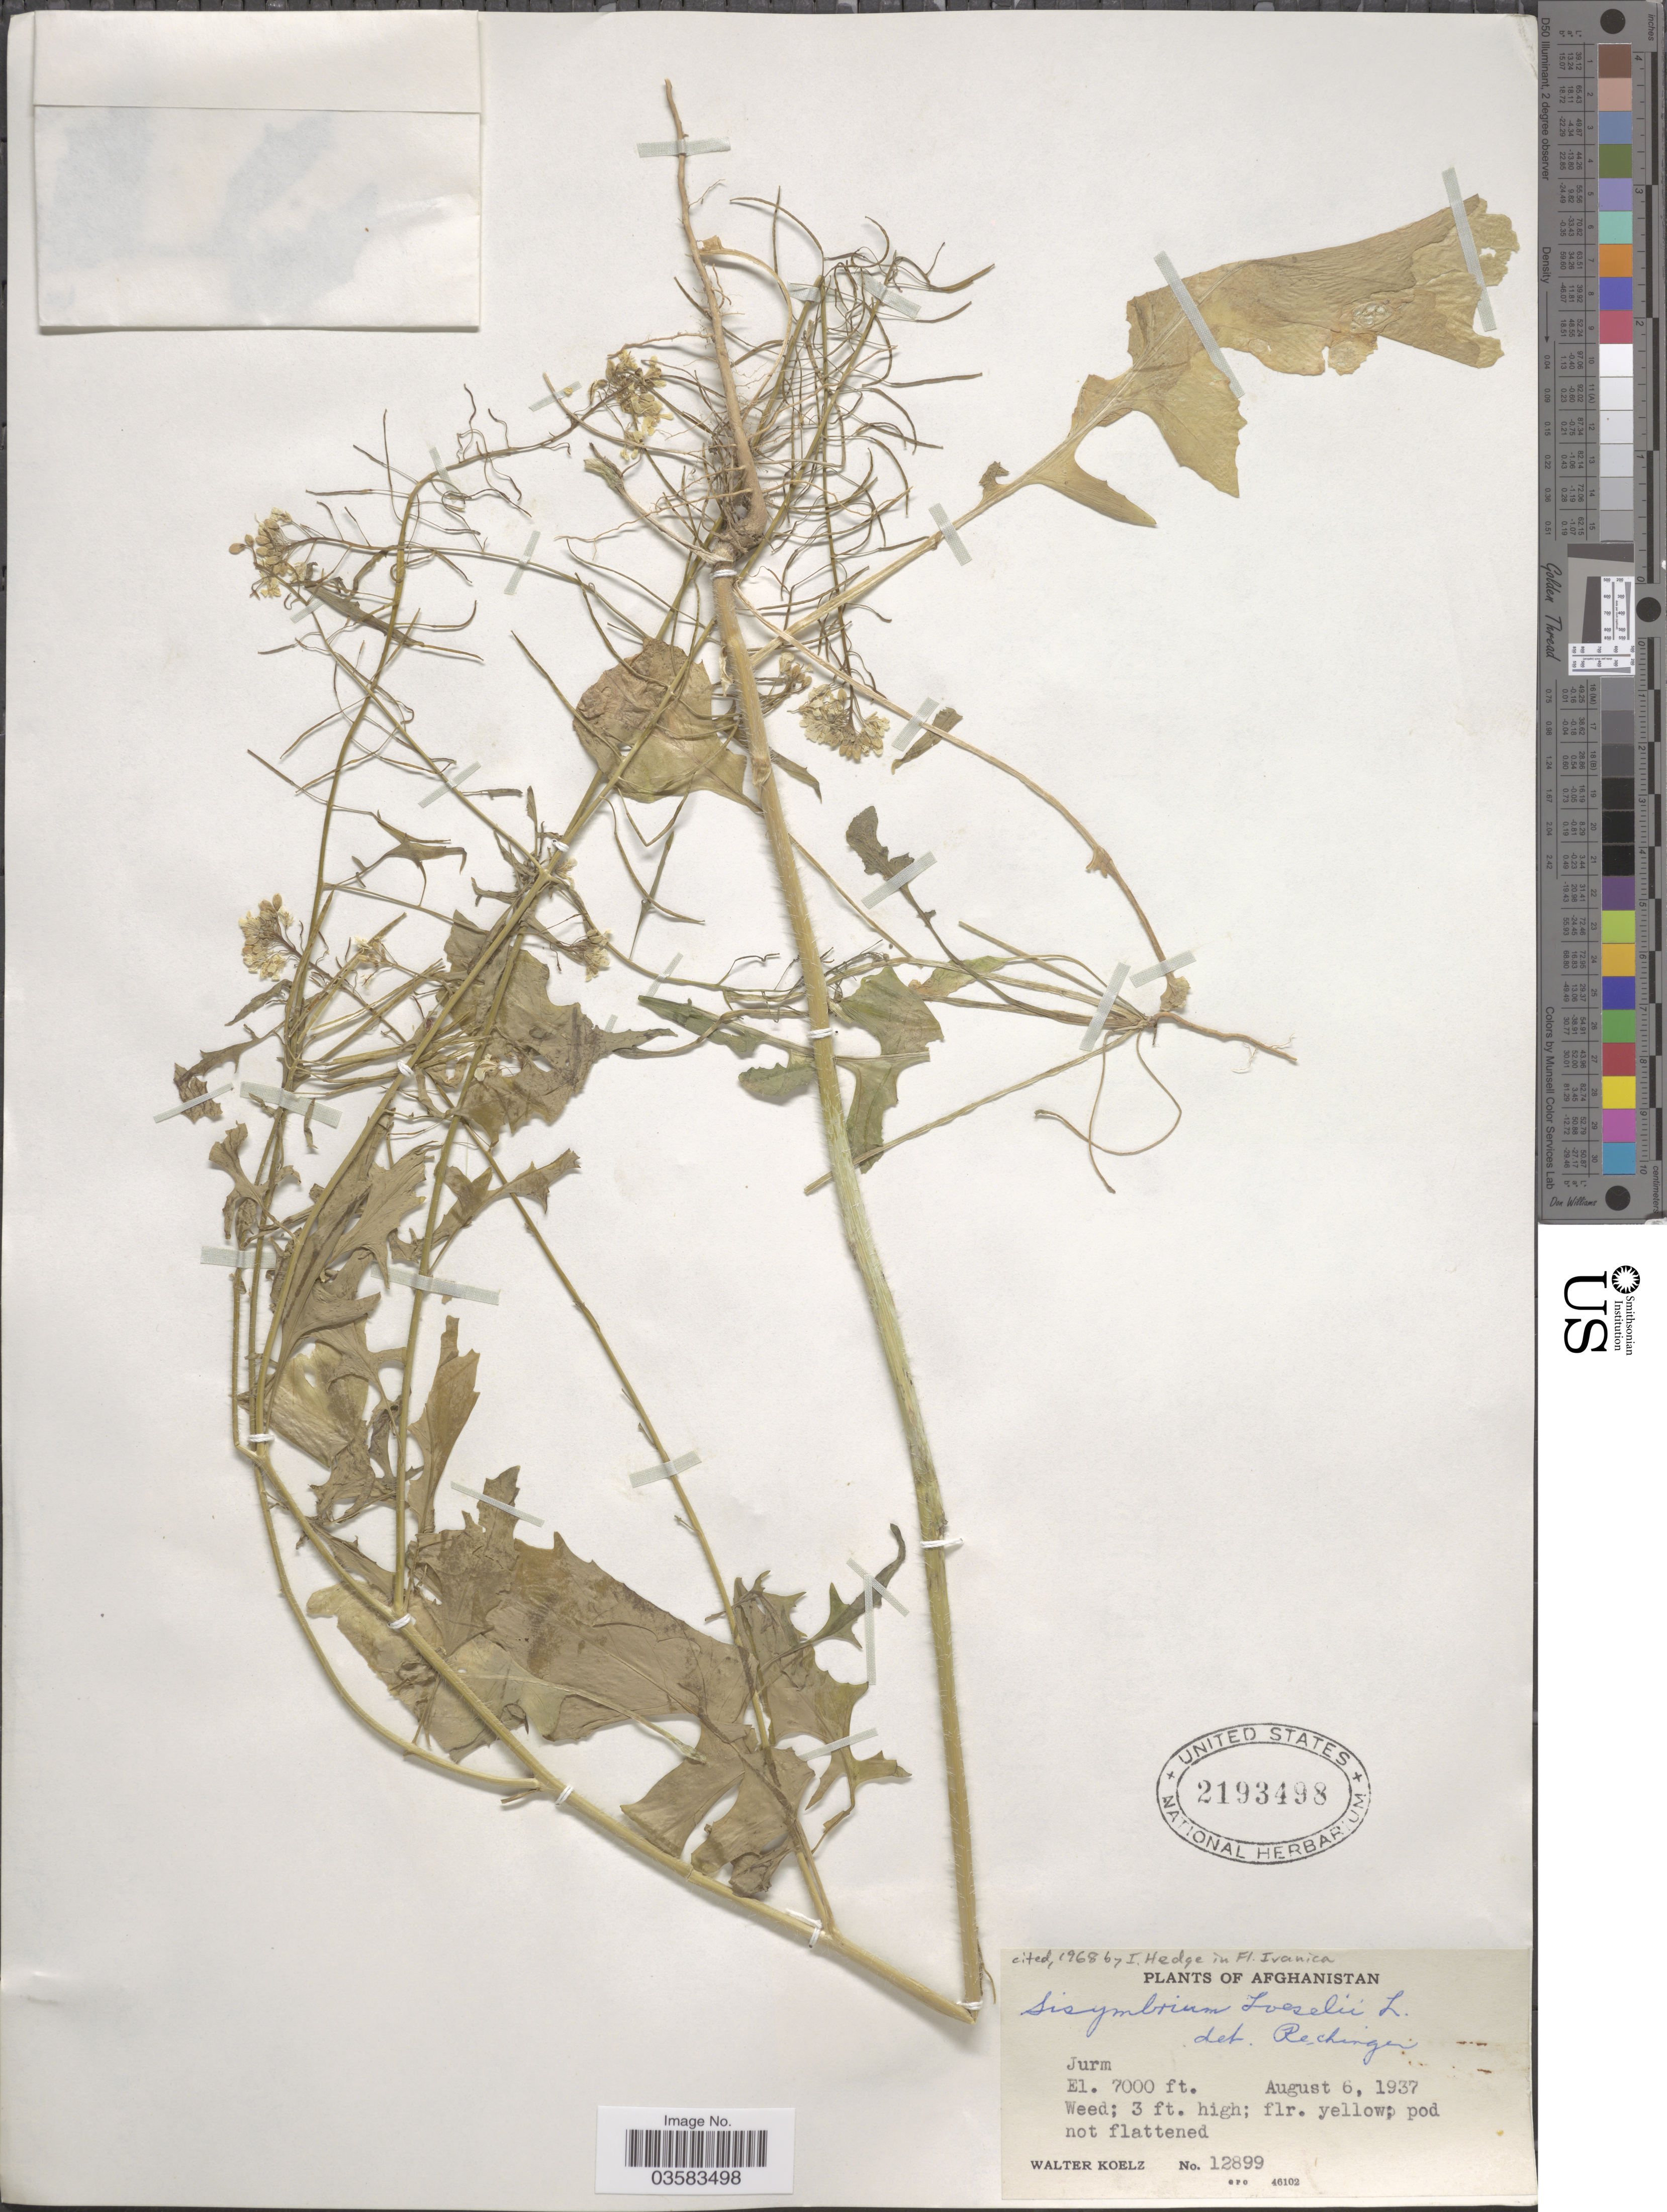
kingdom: Plantae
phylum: Tracheophyta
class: Magnoliopsida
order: Brassicales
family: Brassicaceae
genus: Sisymbrium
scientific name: Sisymbrium loeselii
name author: L.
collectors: W. N. Koelz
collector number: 12899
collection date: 1937-08-06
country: Afghanistan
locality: Jurm.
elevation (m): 2134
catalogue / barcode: US 2193498